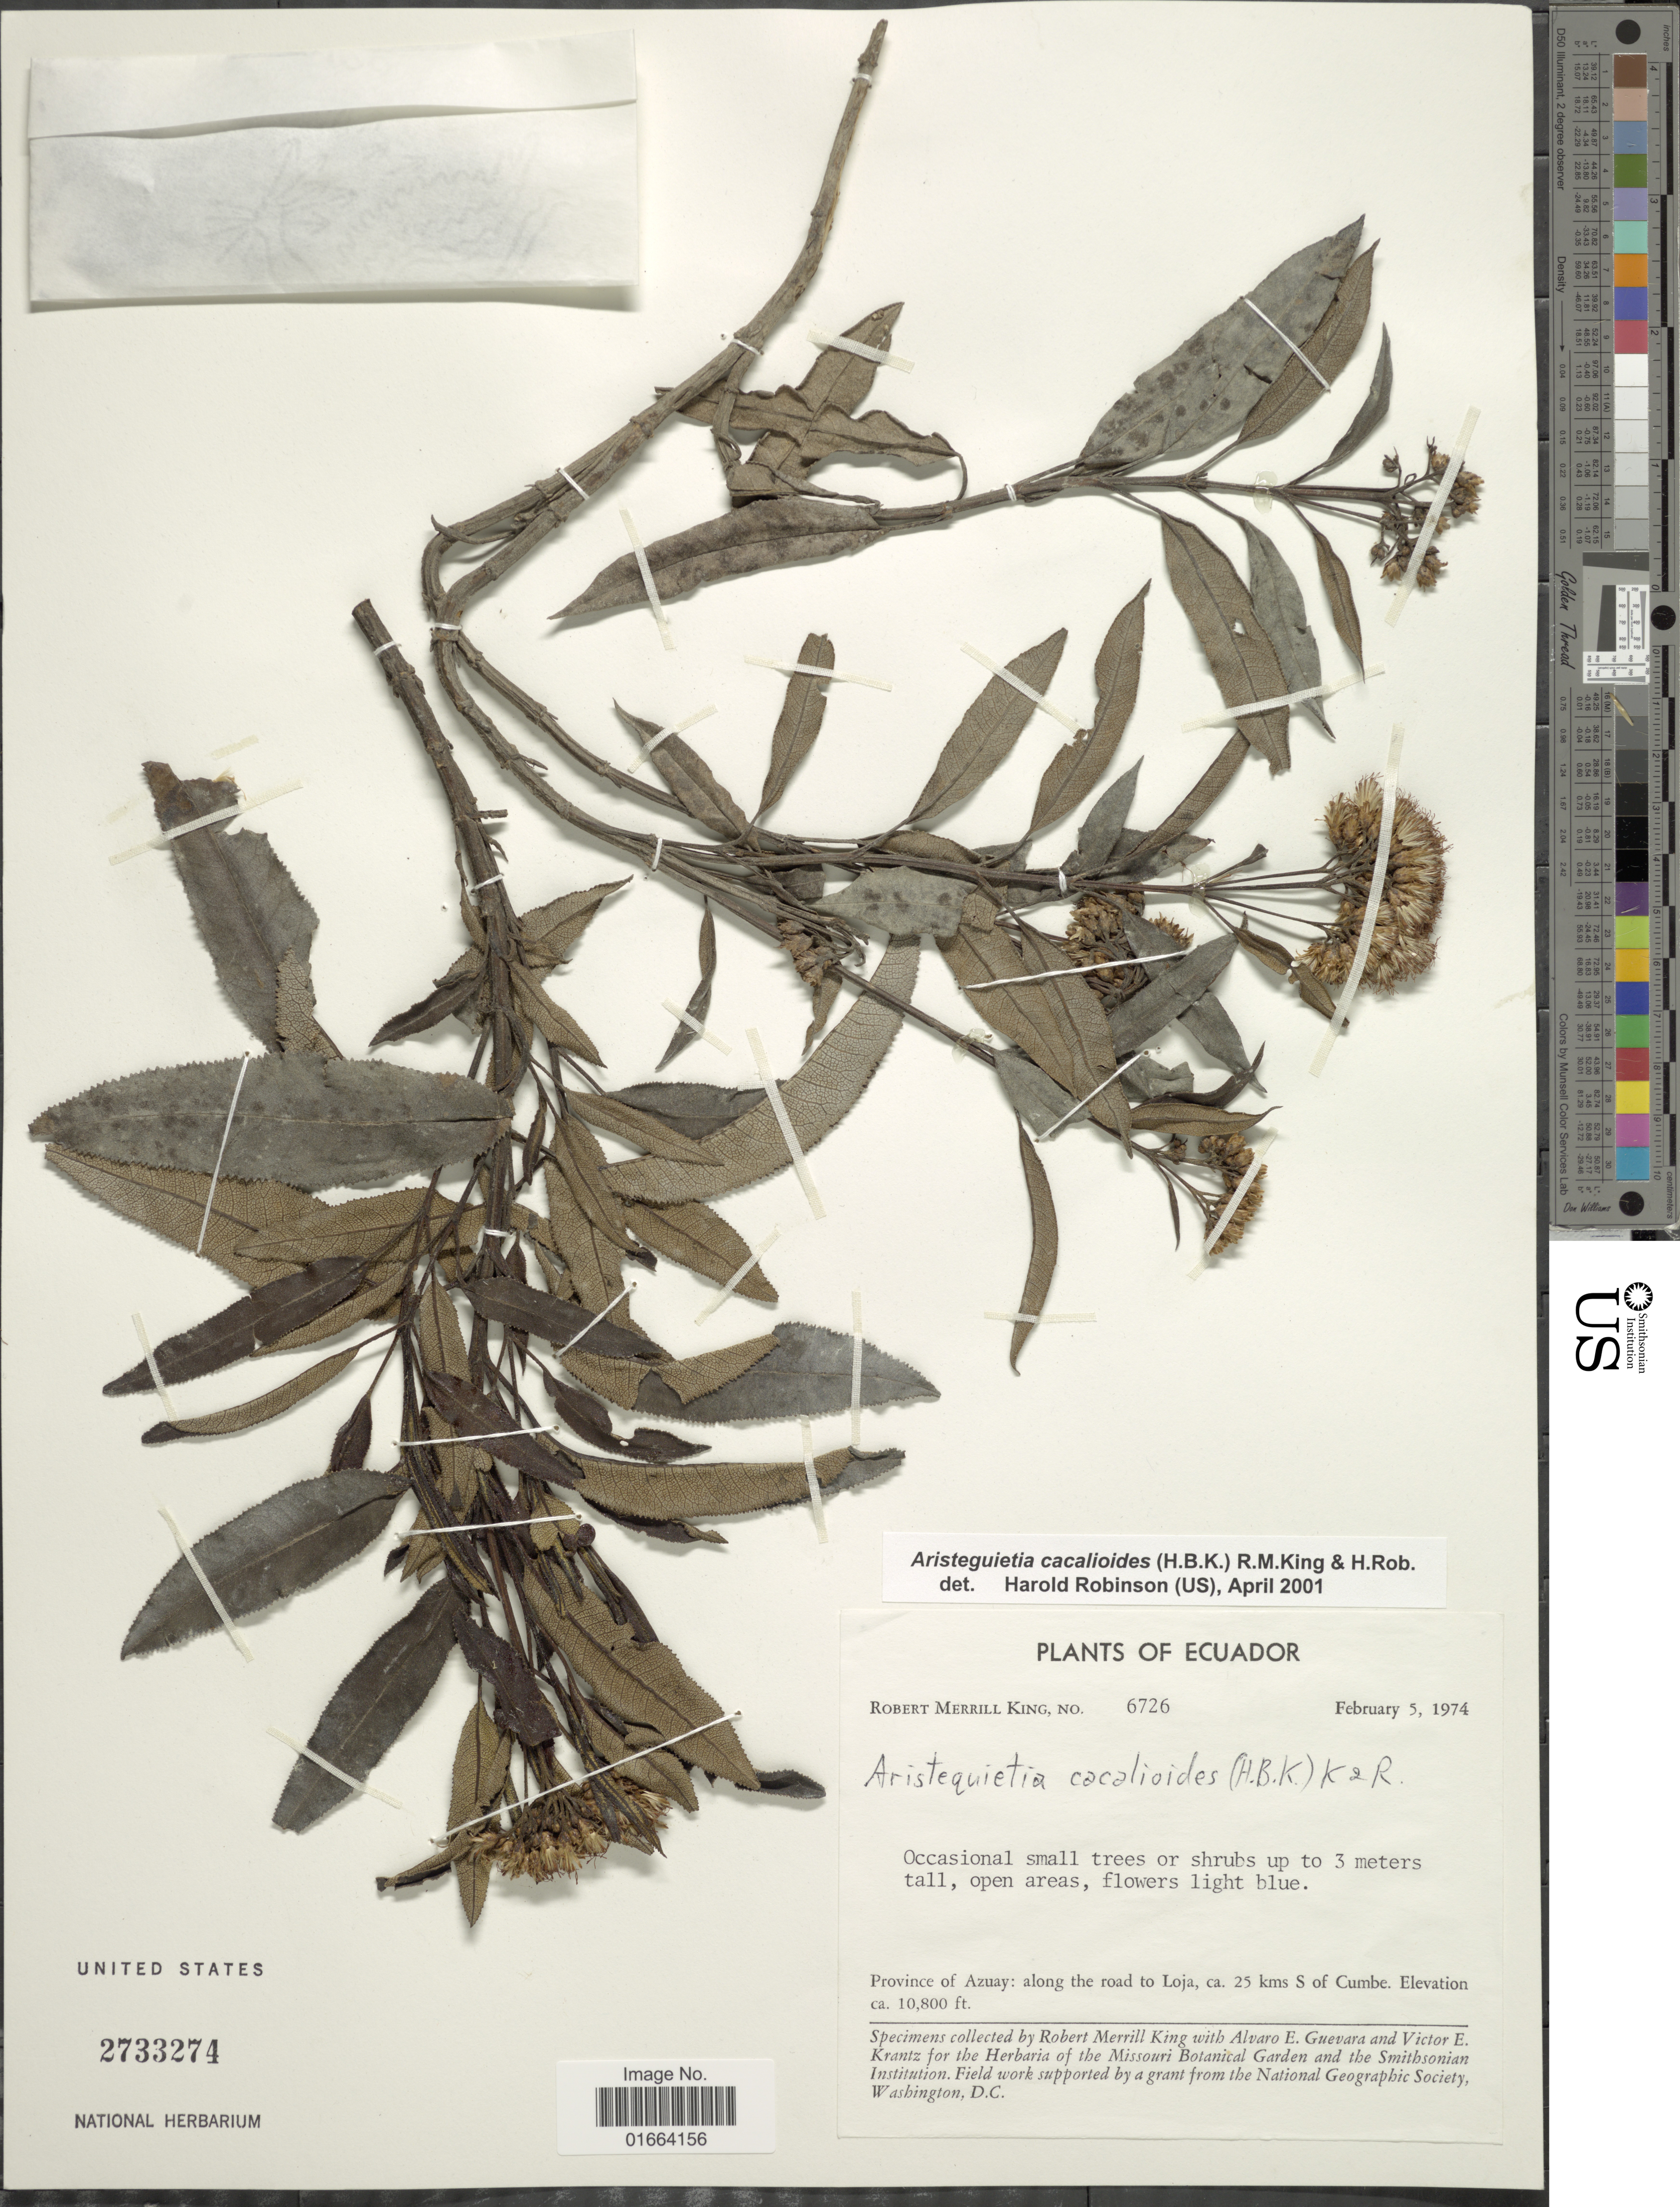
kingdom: Plantae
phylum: Tracheophyta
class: Magnoliopsida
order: Asterales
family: Asteraceae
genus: Aristeguietia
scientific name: Aristeguietia cacalioides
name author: (Kunth) R.M. King & H. Rob.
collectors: R. M. King, A. E. Guevara & V. Krantz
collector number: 6726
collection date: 1974-02-05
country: Ecuador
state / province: Azuay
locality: Along the road to Loja, ca. 25 kms S of Cumbe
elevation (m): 3292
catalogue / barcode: US 2733274